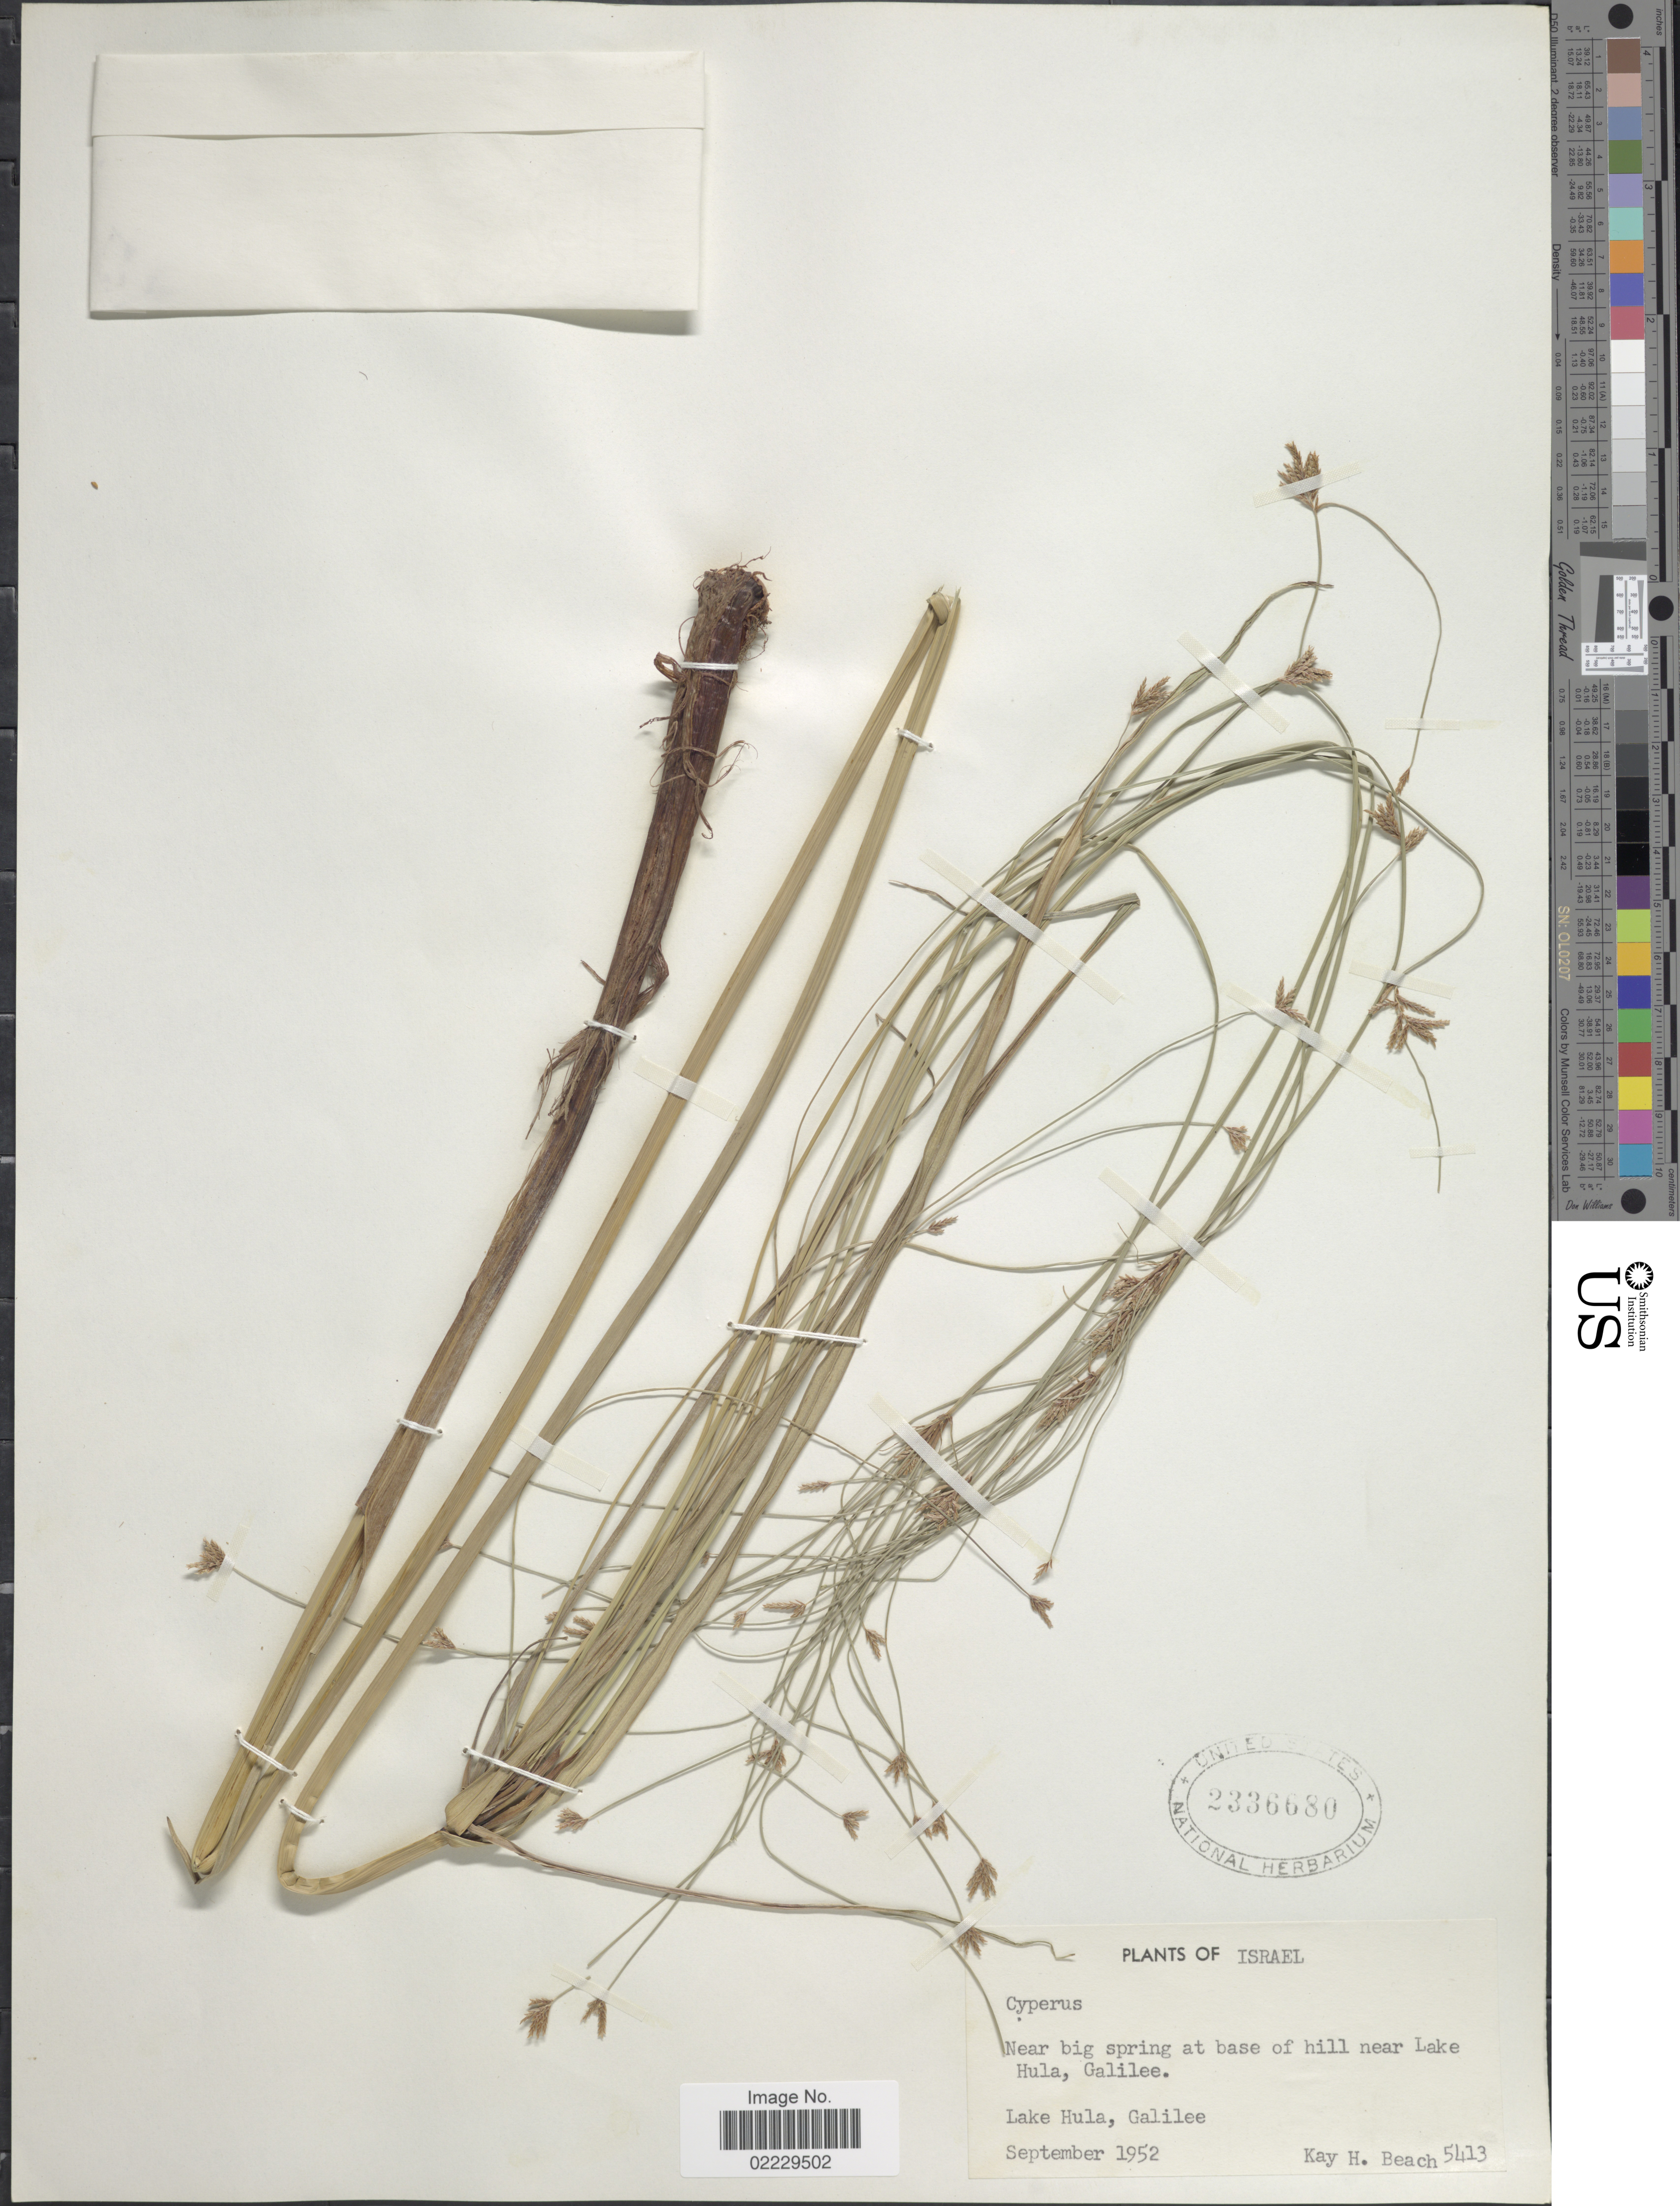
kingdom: Plantae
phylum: Tracheophyta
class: Liliopsida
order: Poales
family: Cyperaceae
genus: Cyperus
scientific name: Cyperus sp.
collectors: K. H. Beach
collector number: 5413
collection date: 1952-09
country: Israel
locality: Near big spring at base of hill near Lake Hula, Galilee. Lake Hula, Galilee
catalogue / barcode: US 2336680